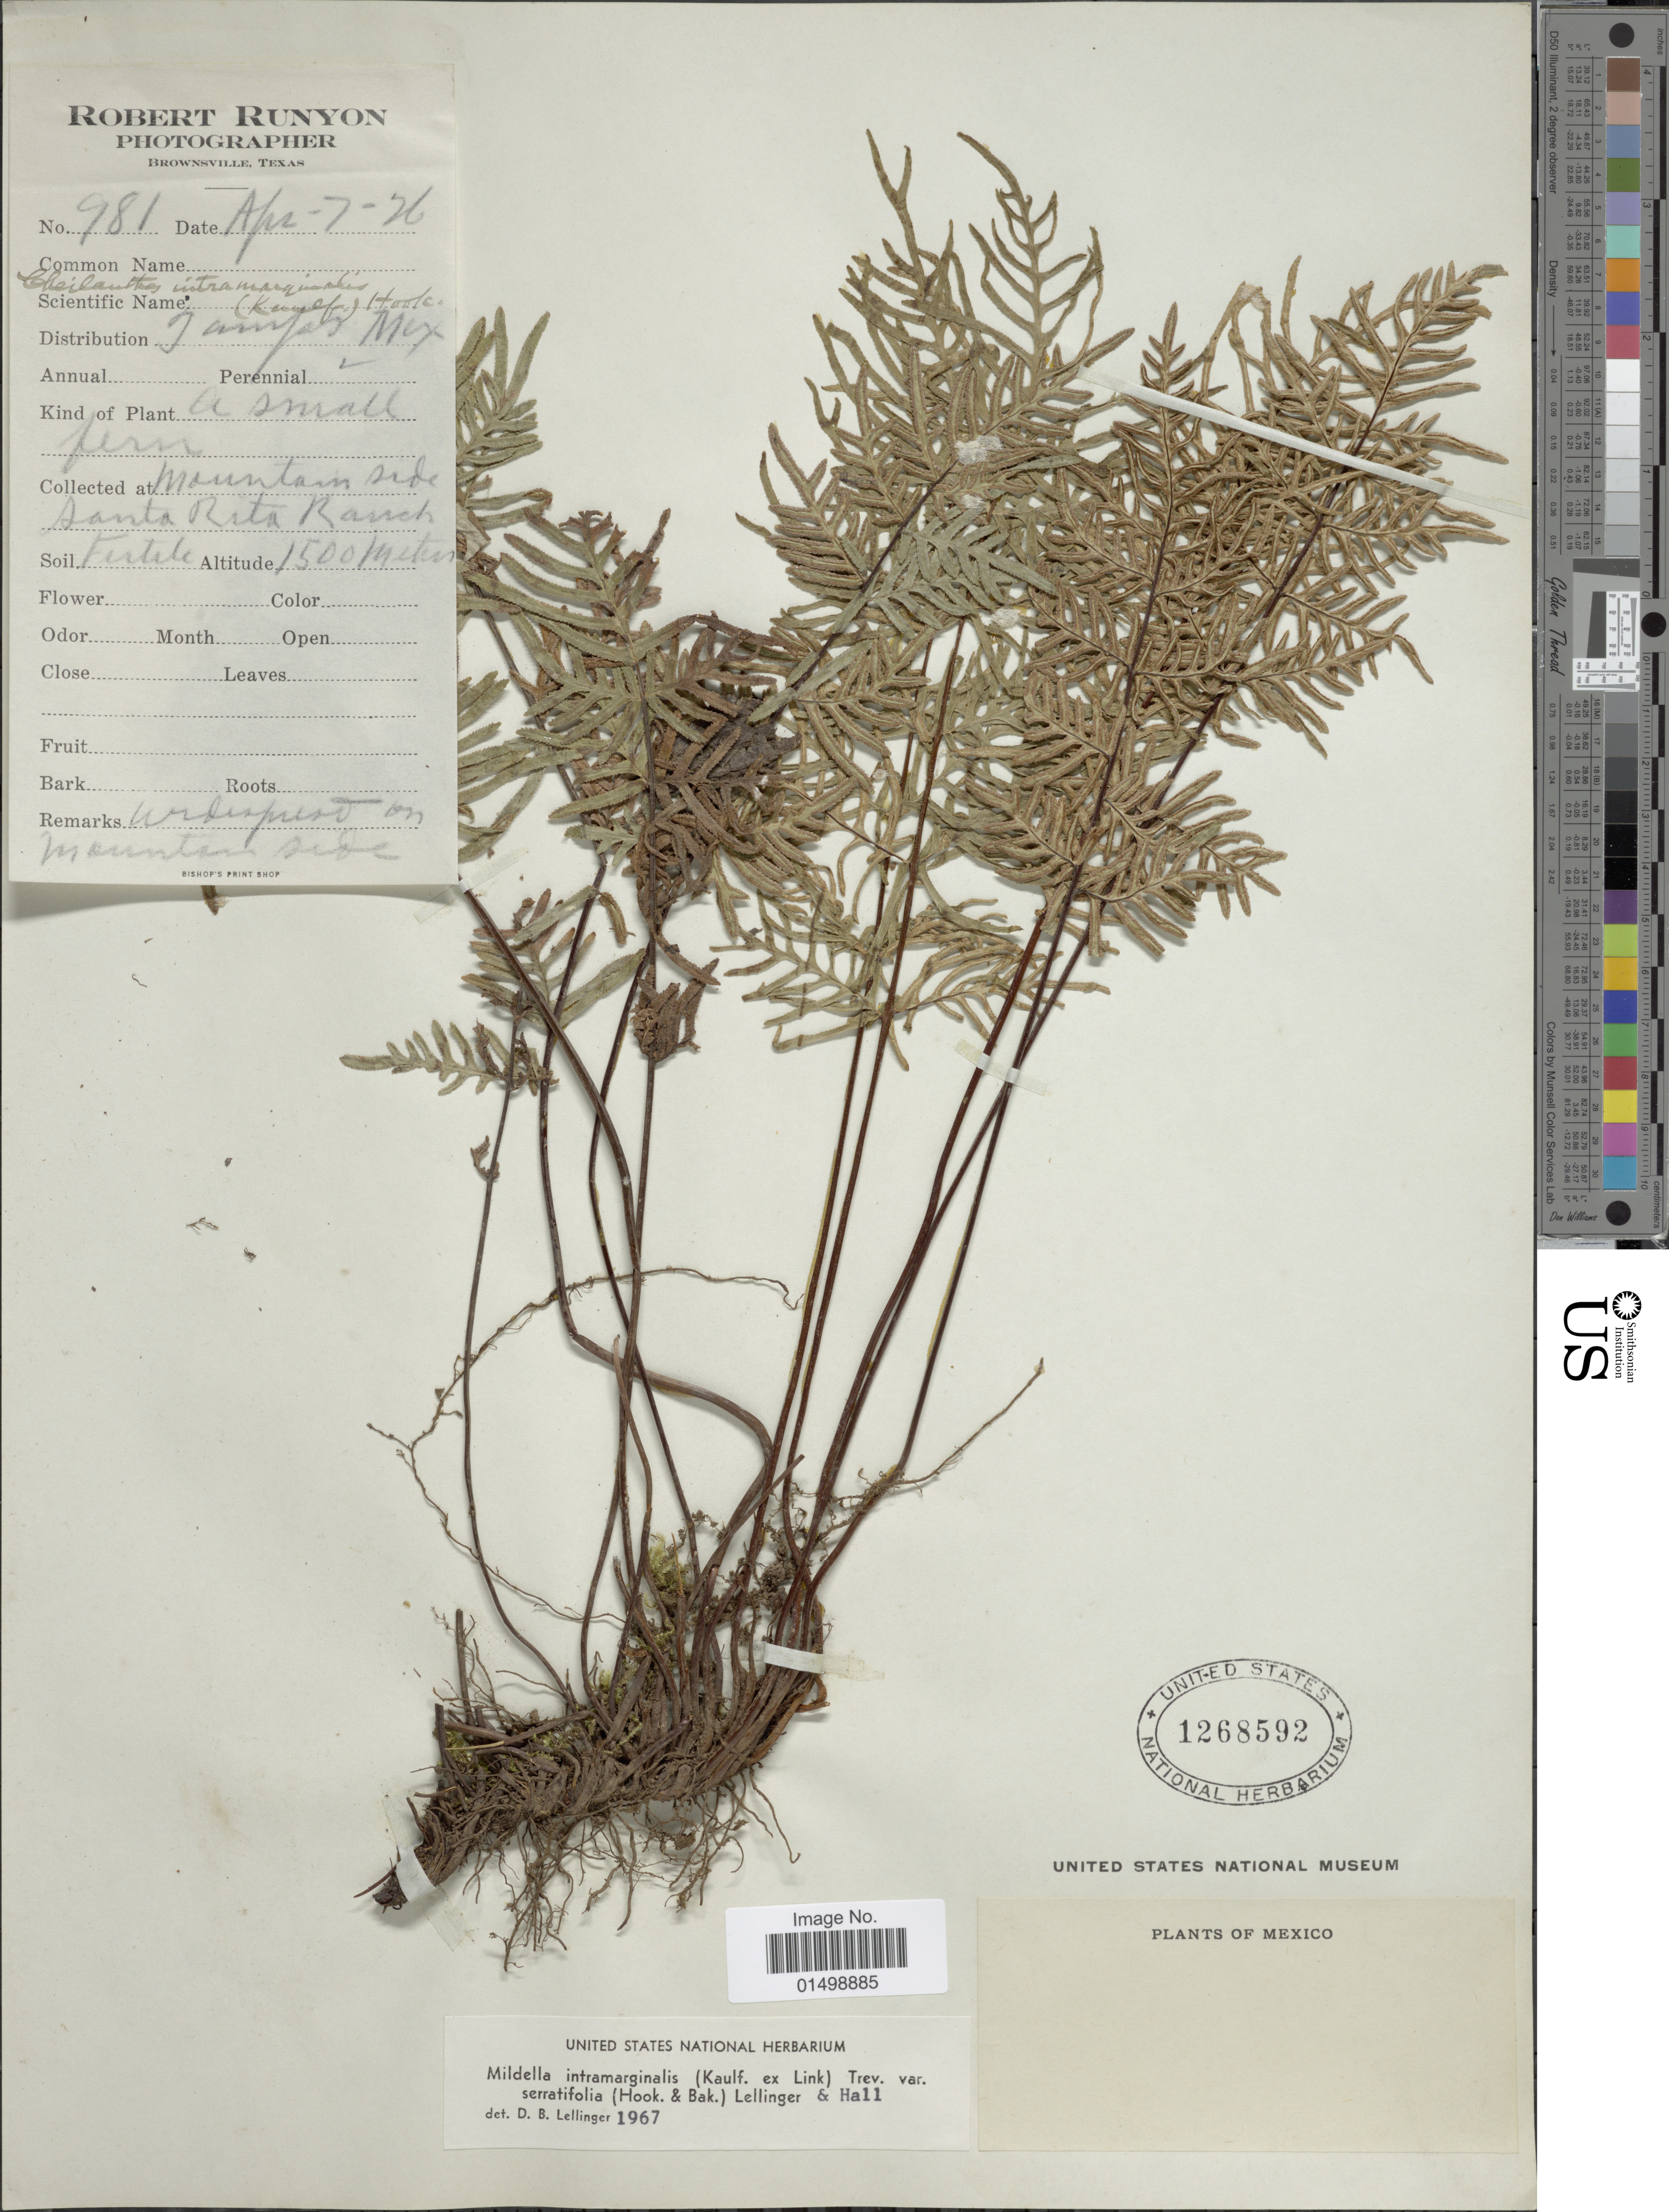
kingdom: Plantae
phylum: Tracheophyta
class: Polypodiopsida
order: Polypodiales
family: Pteridaceae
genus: Cheilanthes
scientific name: Cheilanthes intramarginalis var. serratifolia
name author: (Kaulf.) Hook.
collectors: R. Runyon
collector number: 981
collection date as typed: Transcribed d/m/y: 7/4/26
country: Mexico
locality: Mountain side Santa Rita Ranch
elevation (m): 1500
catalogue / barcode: US 1268592